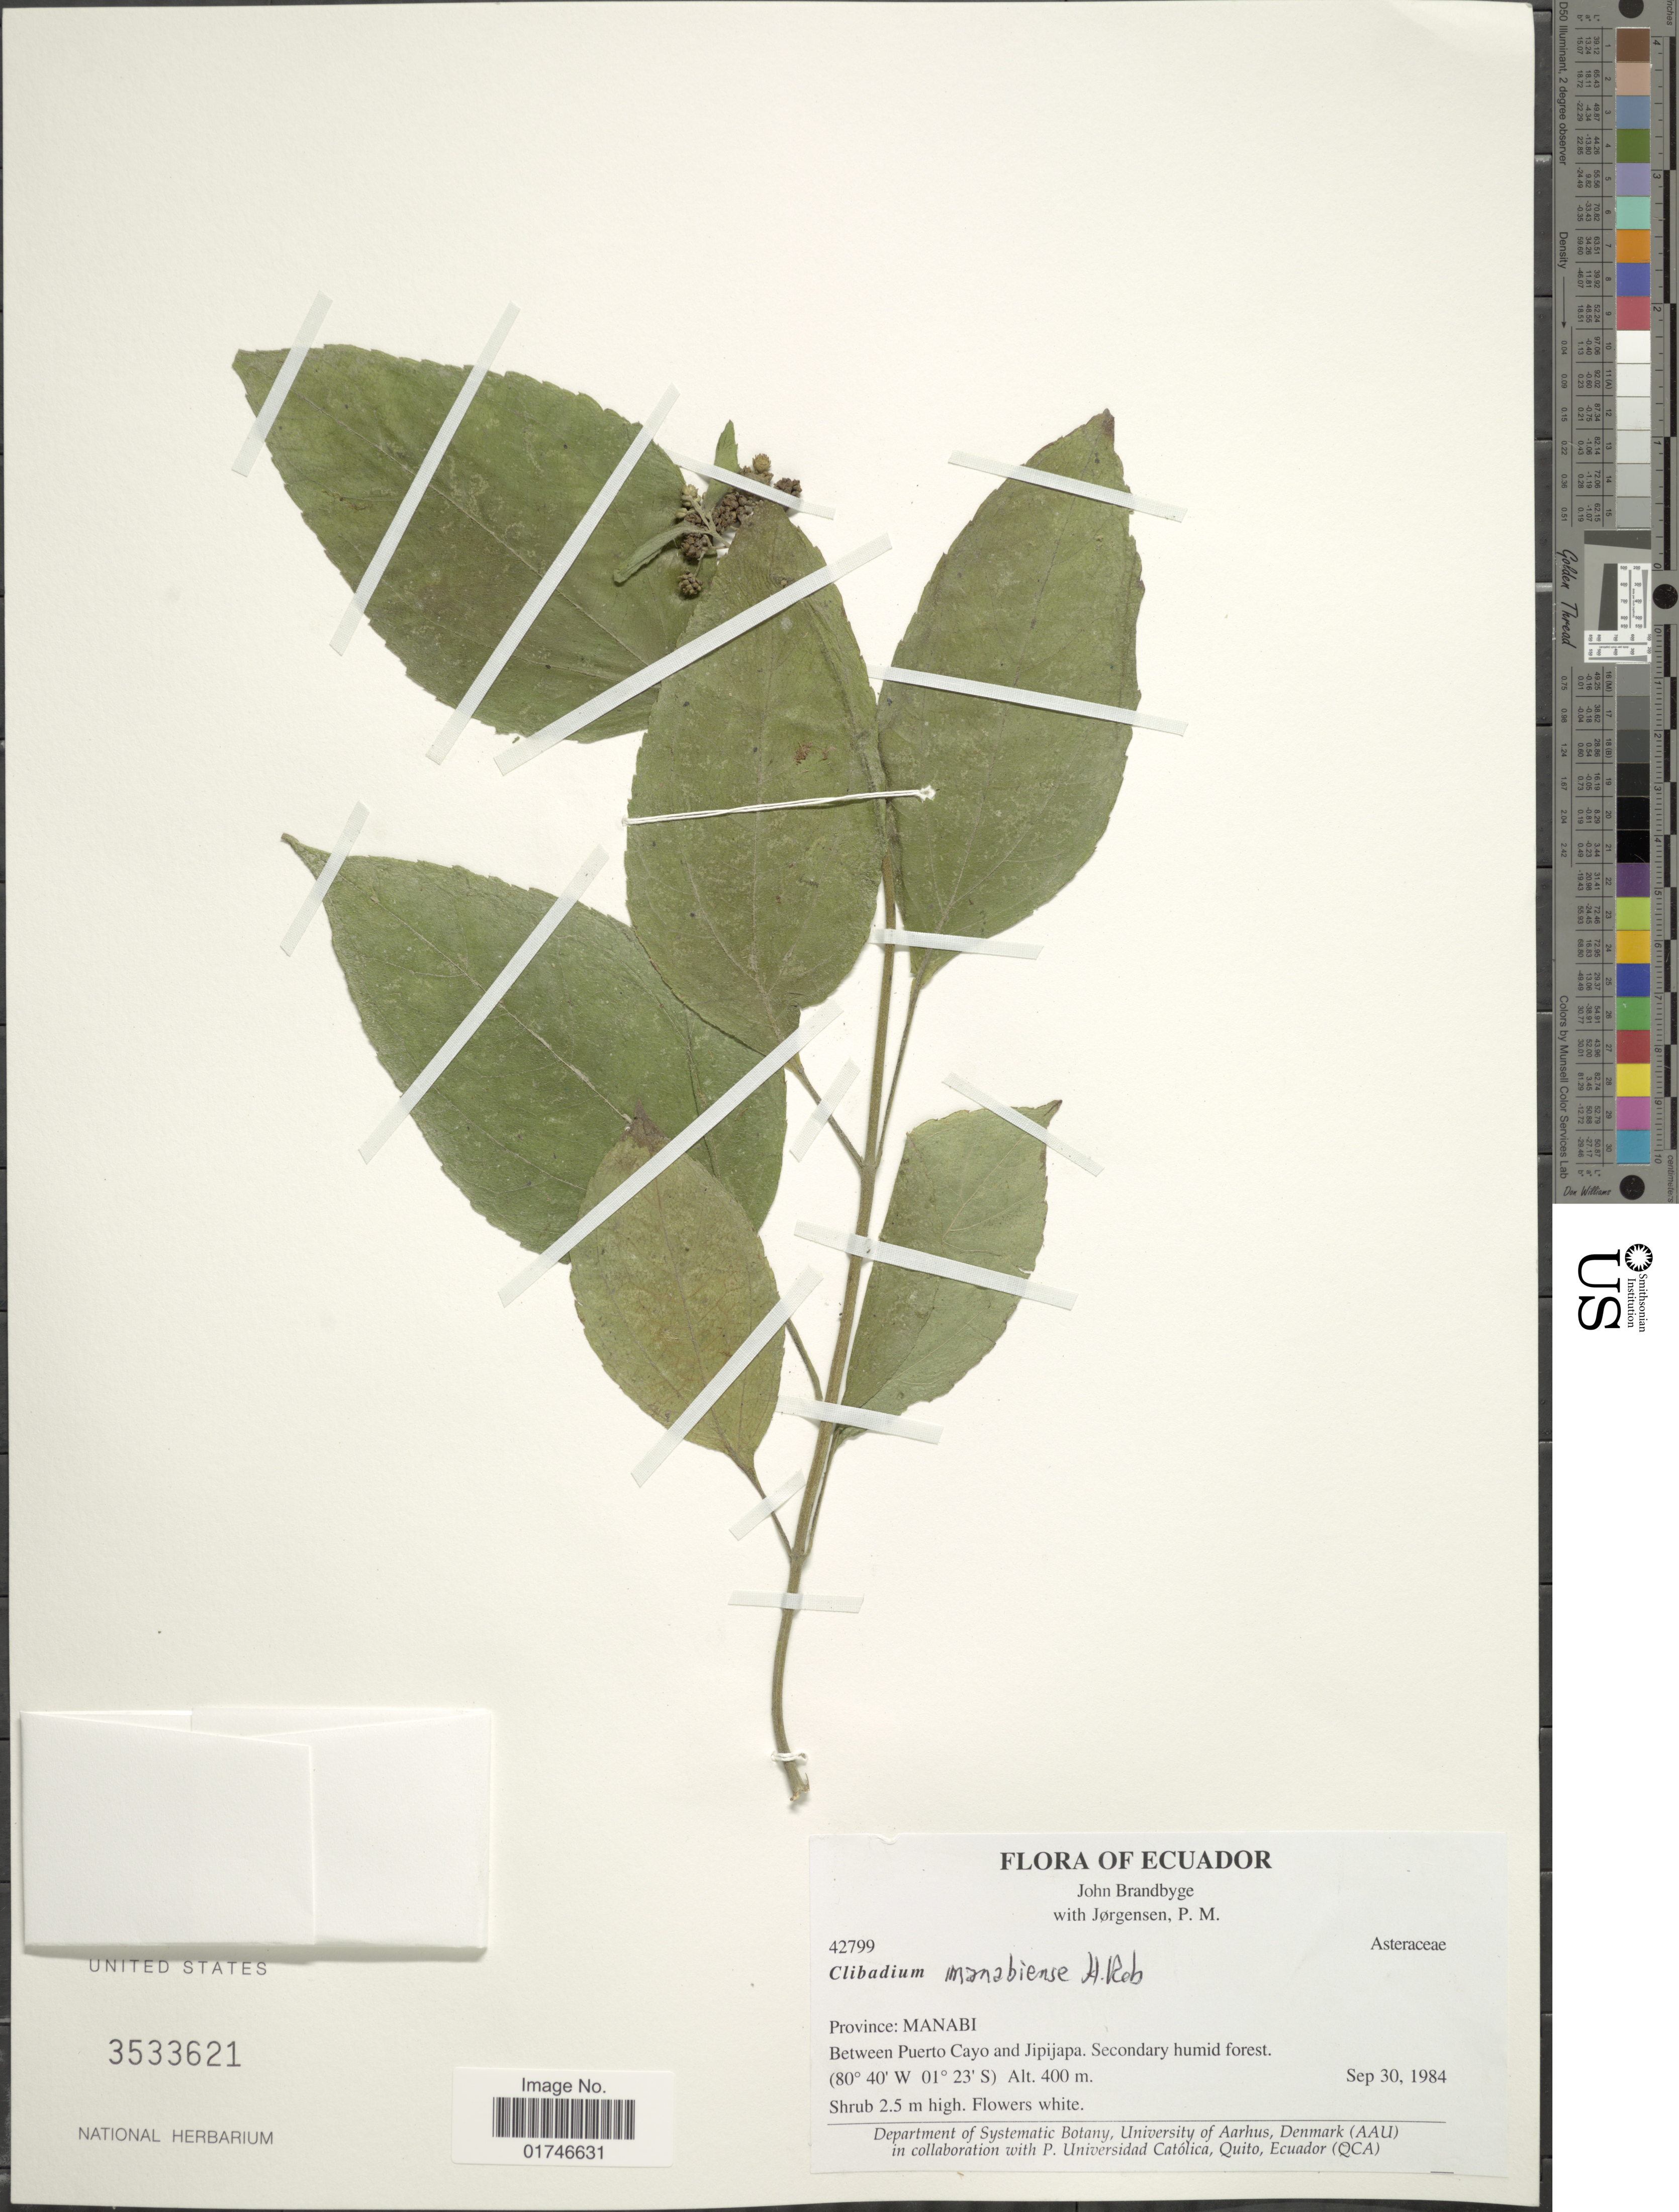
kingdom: Plantae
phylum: Tracheophyta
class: Magnoliopsida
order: Asterales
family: Asteraceae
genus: Clibadium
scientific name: Clibadium manabiense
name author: H. Rob.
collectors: J. Brandbyge & P. M. Jørgensen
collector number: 4279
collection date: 1984-09-30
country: Ecuador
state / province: Manabí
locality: between Puerto Cayo and Jipijapa.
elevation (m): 400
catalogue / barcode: US 3533621